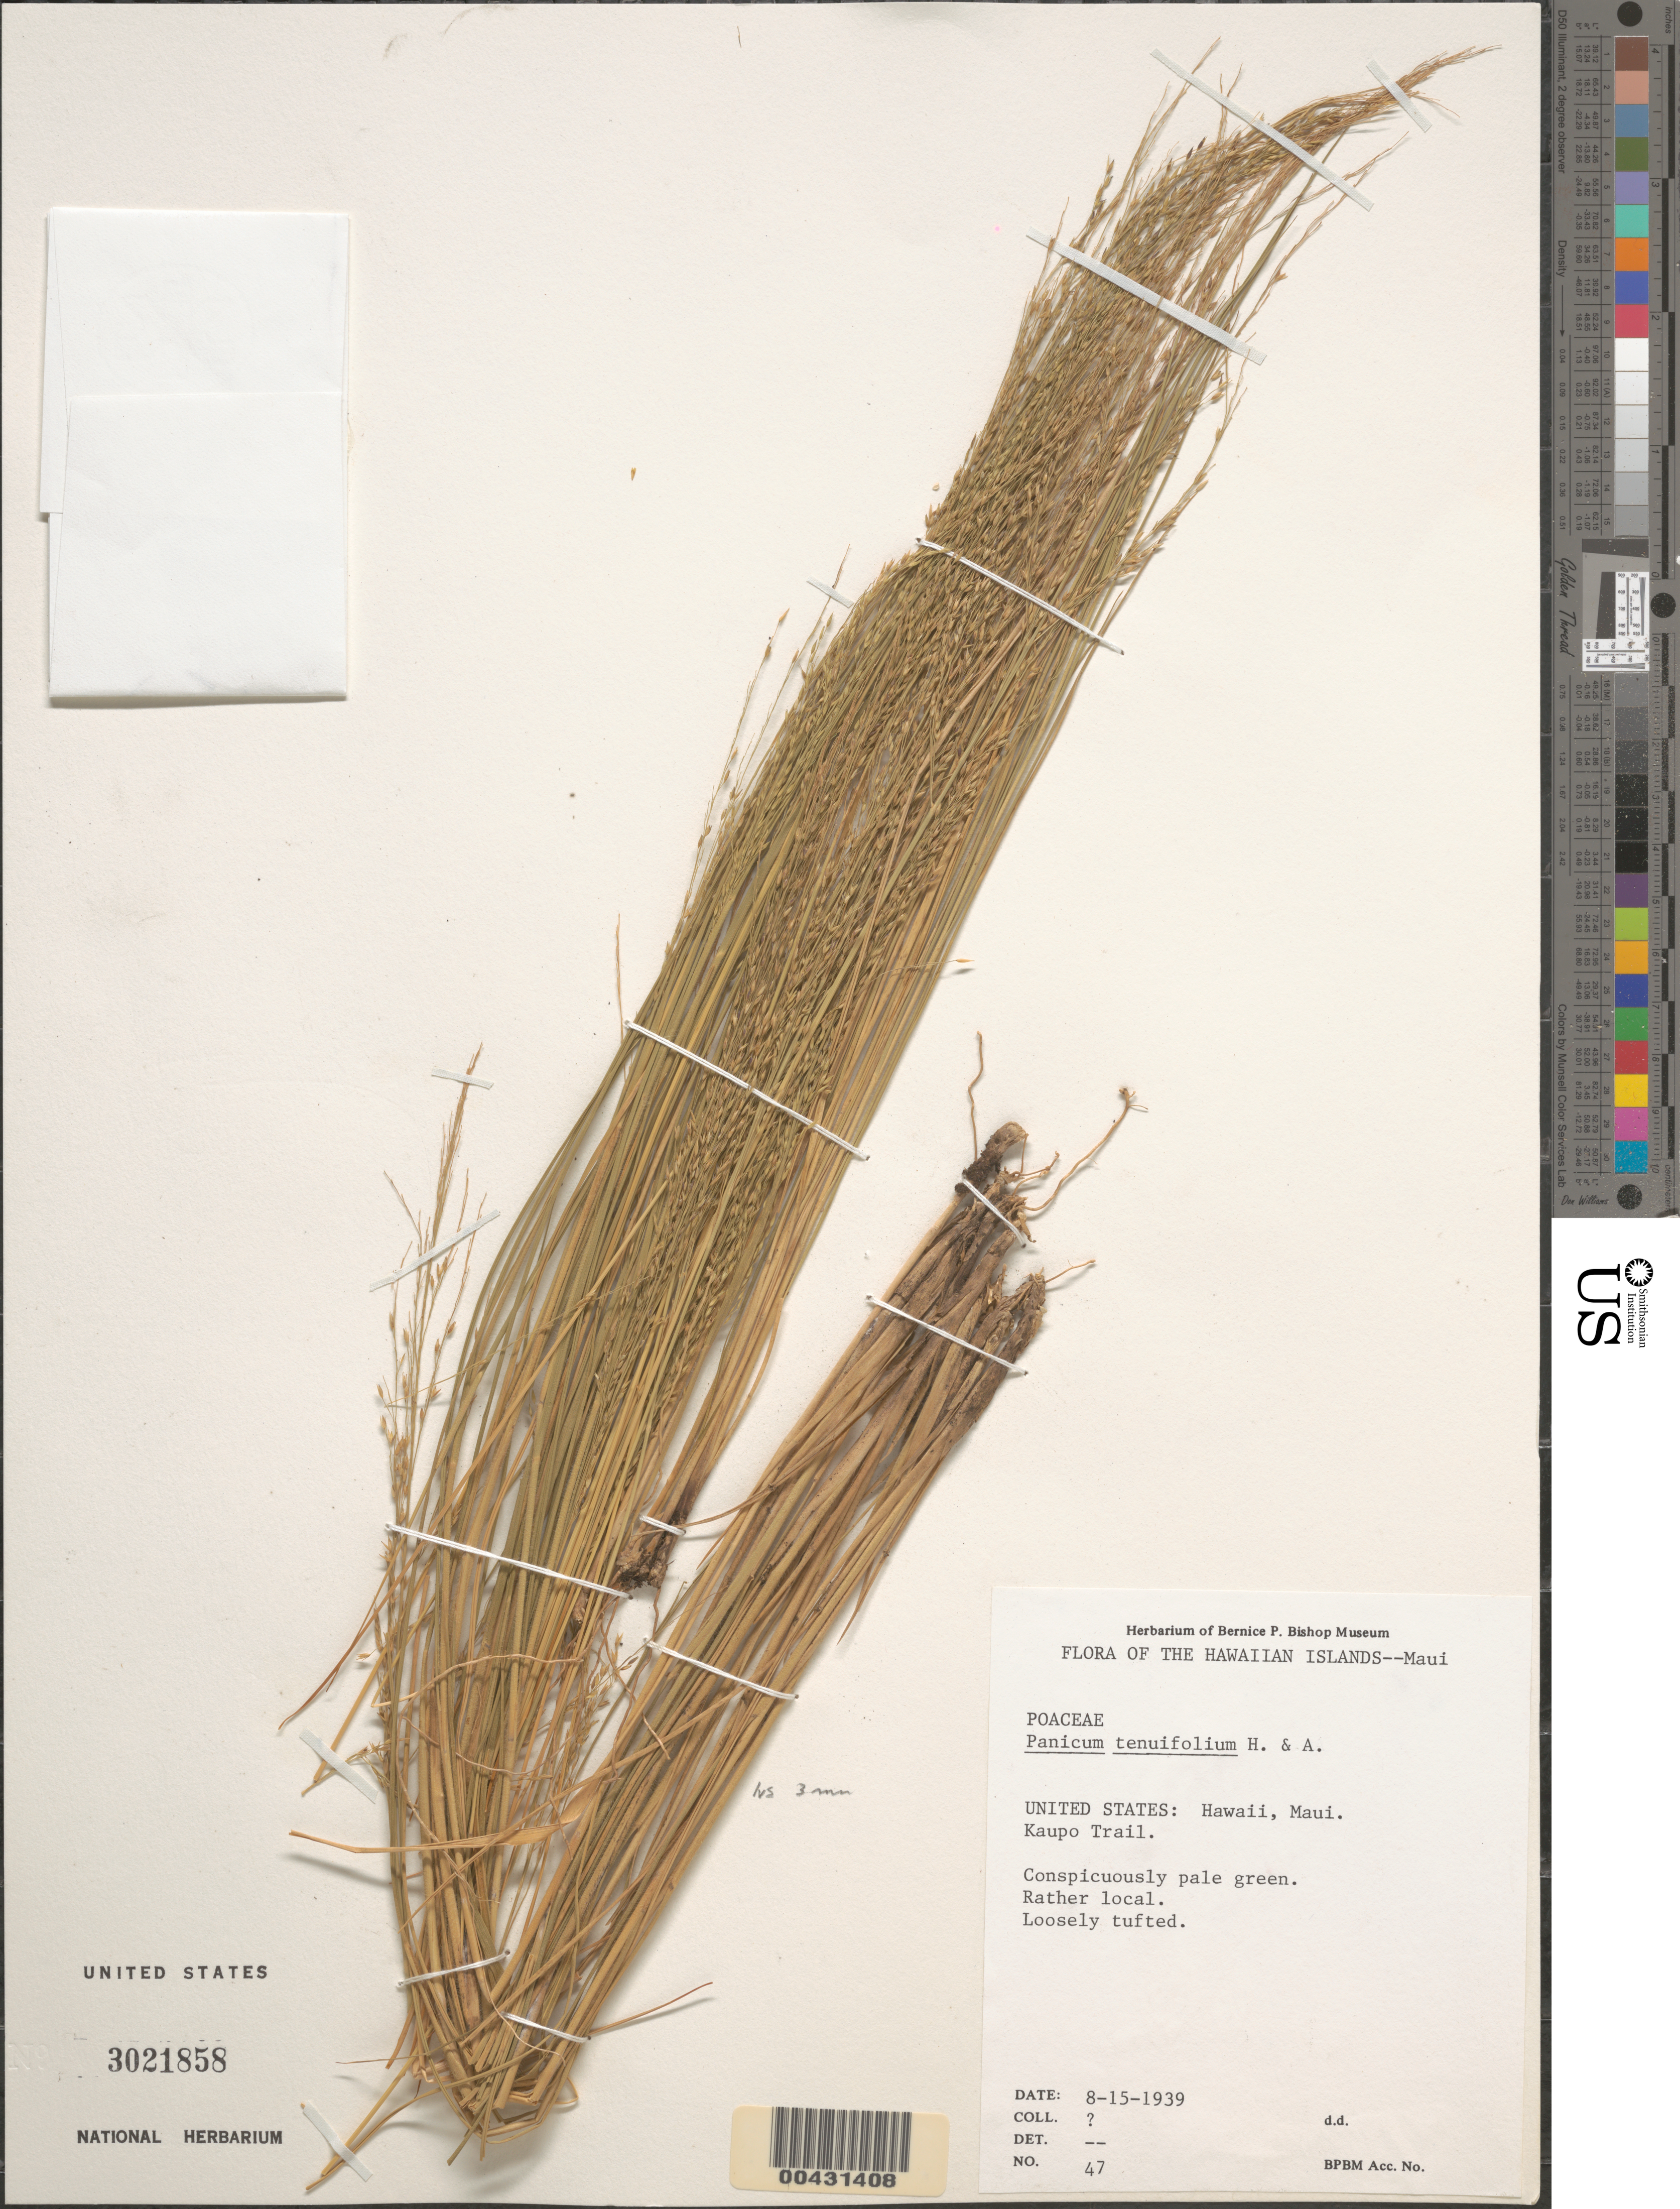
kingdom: Plantae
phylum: Tracheophyta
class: Liliopsida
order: Poales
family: Poaceae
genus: Panicum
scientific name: Panicum tenuifolium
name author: Hook. & Arn.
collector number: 47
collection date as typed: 15 Aug 1939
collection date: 1939-08-15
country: United States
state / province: Hawaii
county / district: Maui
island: Maui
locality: Kaupo Trail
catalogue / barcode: US 3021858